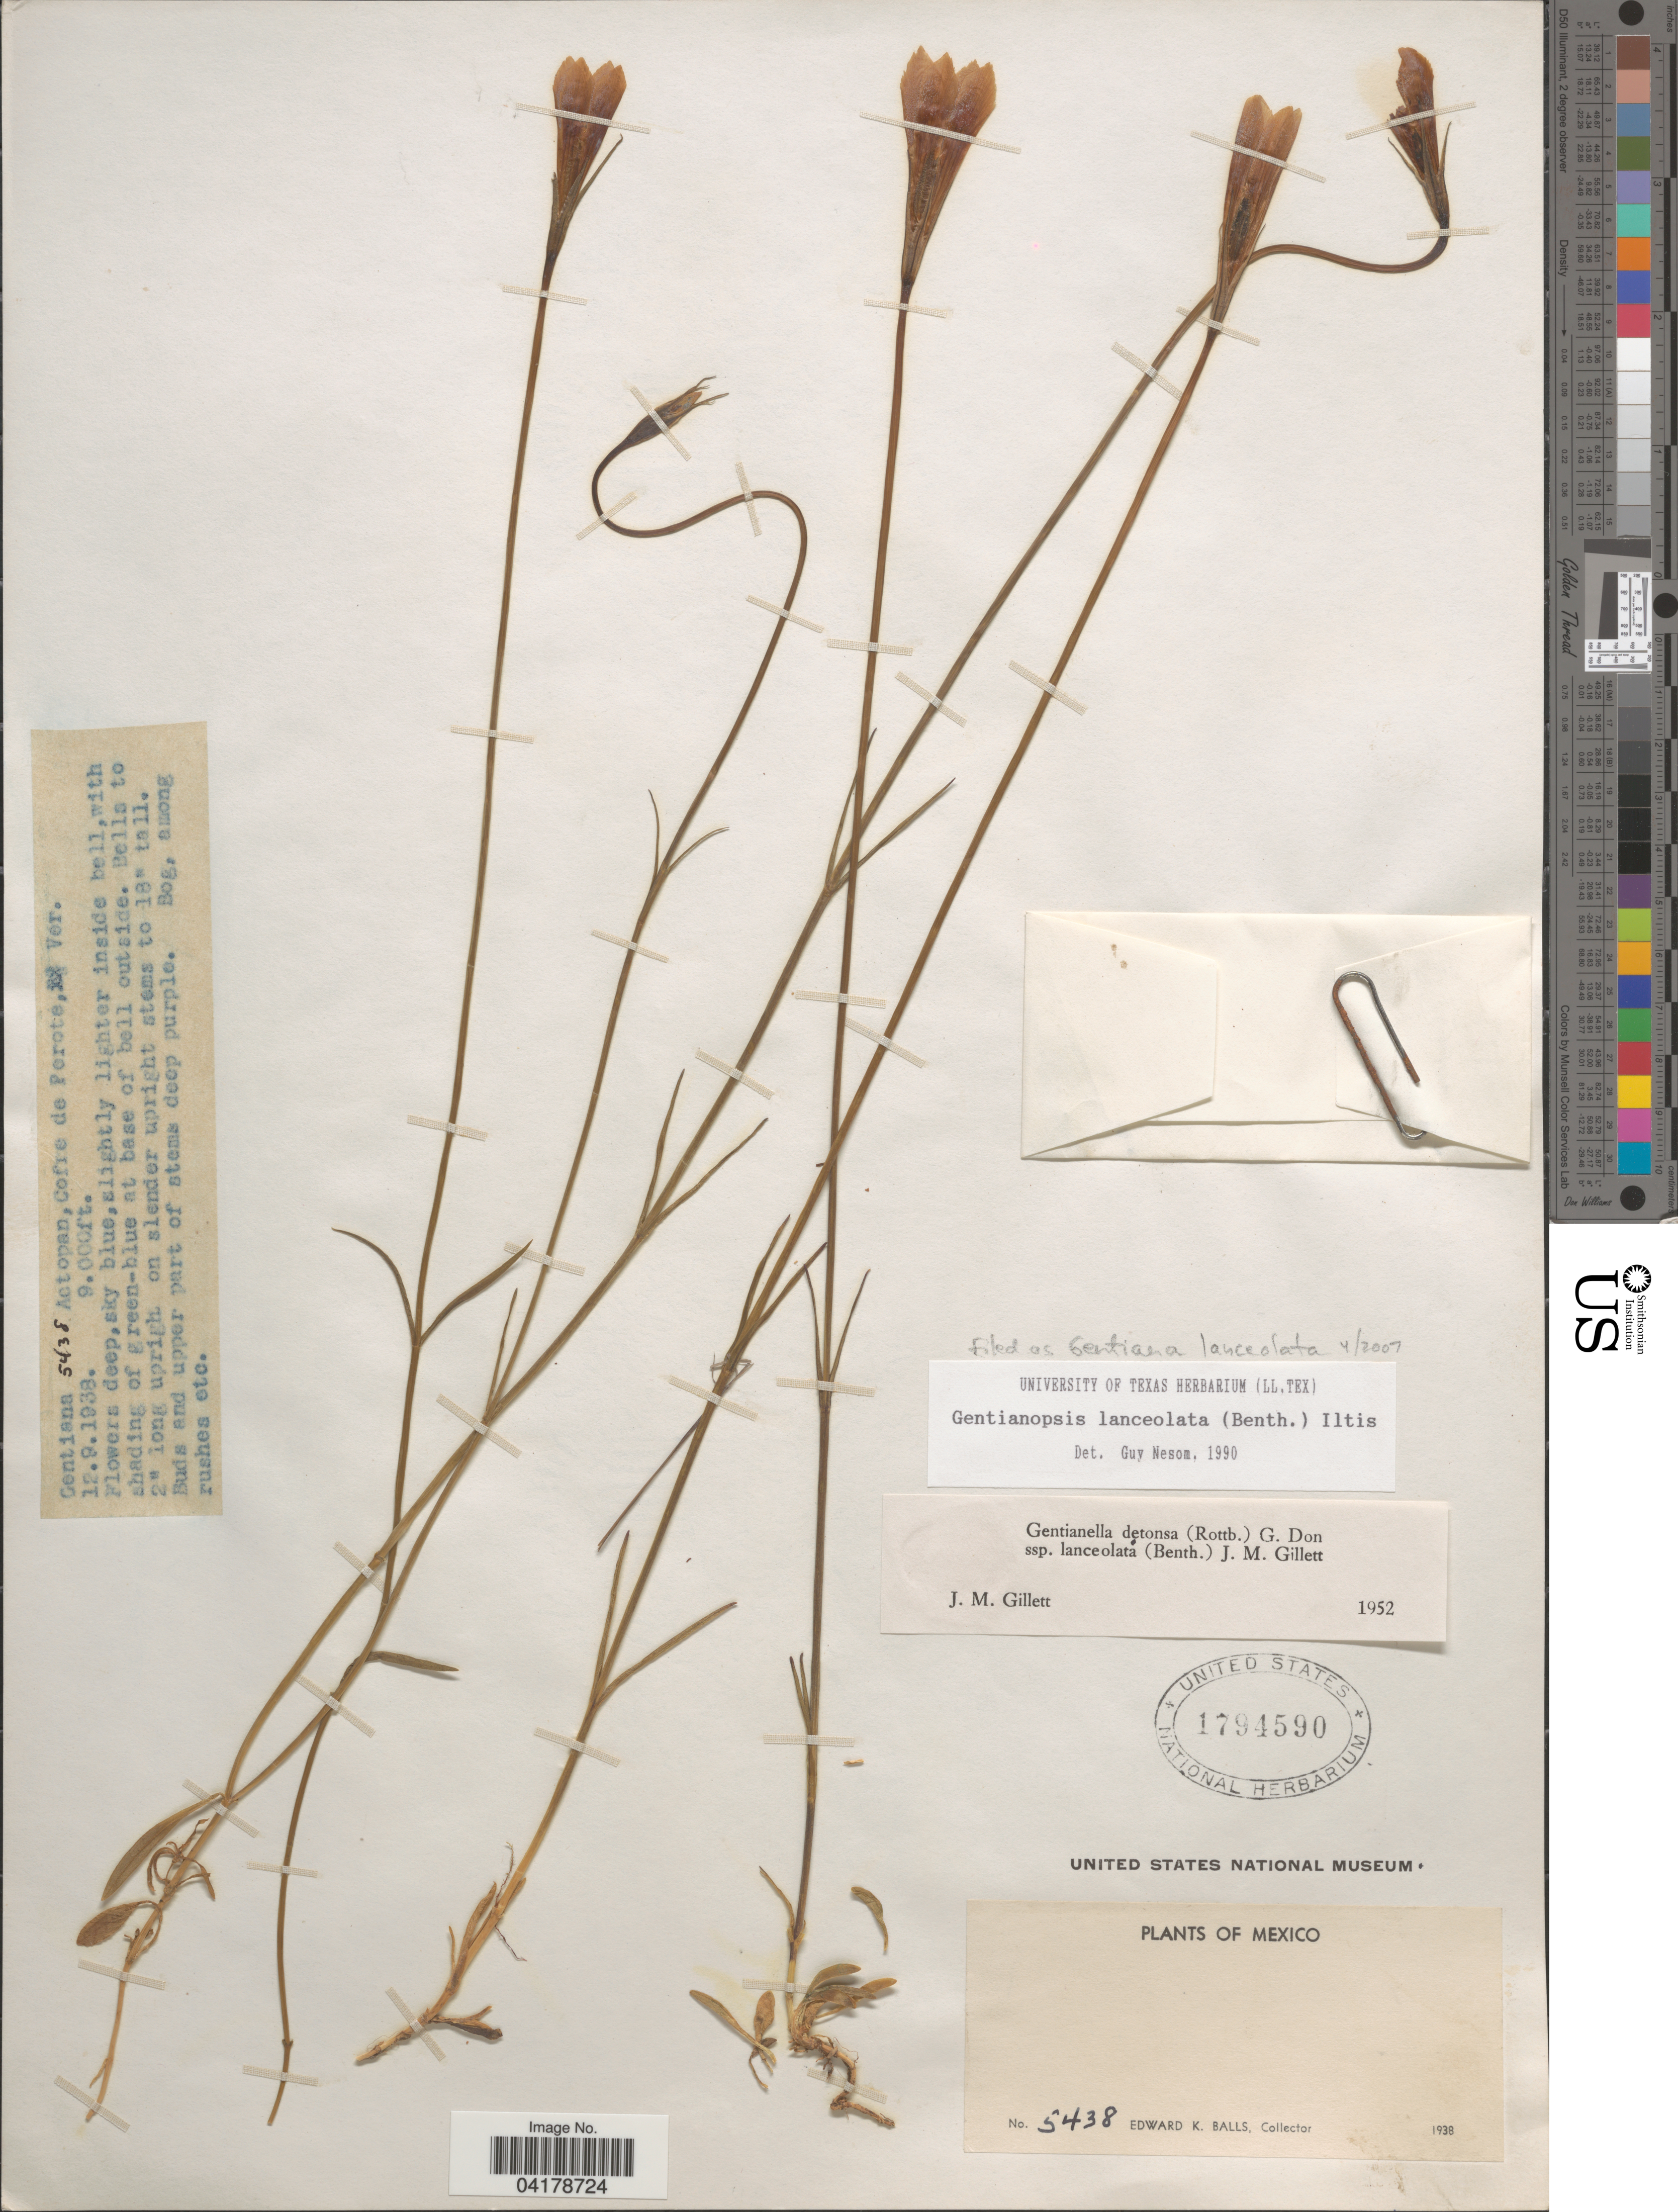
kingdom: Plantae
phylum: Tracheophyta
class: Magnoliopsida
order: Gentianales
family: Gentianaceae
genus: Gentianopsis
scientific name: Gentianopsis lanceolata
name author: (Benth.) Iltis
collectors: E. K. Balls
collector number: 5438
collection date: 1938-09-12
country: Mexico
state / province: Veracruz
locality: Actopan,Cofre de Perote.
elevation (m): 2743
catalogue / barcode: US 1794590